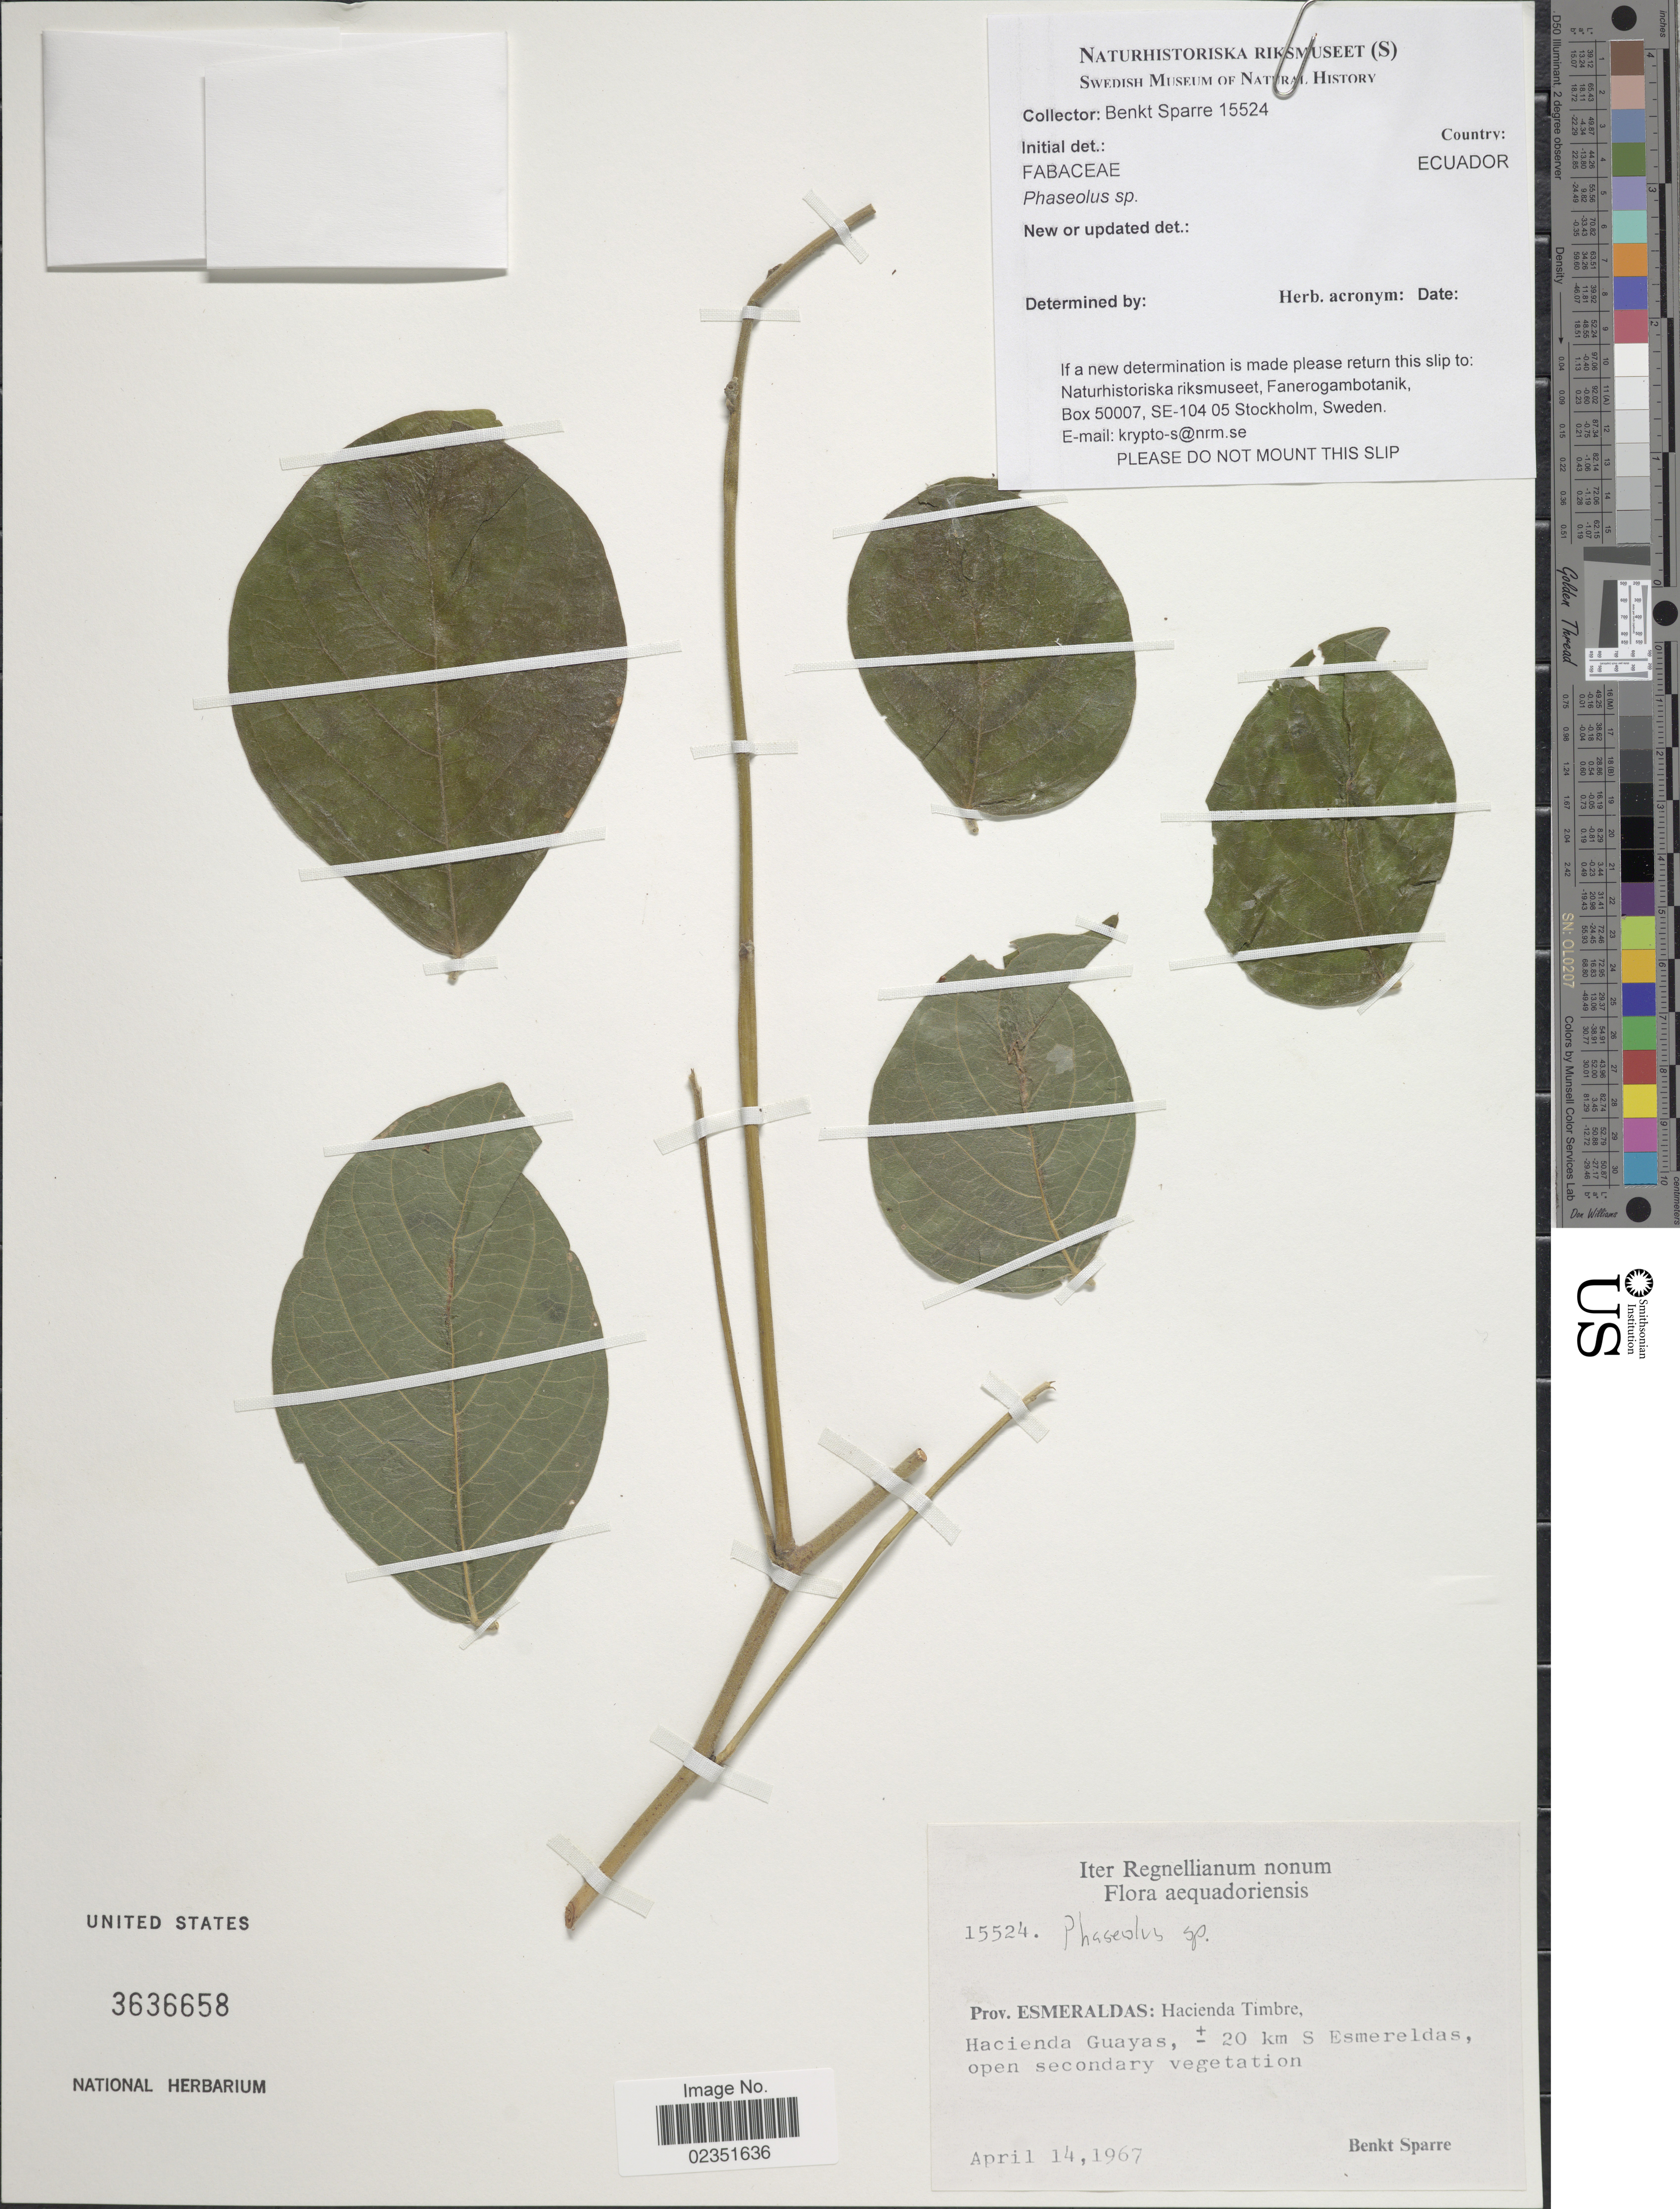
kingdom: Plantae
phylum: Tracheophyta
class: Magnoliopsida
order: Fabales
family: Fabaceae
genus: Phaseolus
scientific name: Phaseolus sp.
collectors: B. Sparre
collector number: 15524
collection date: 1967-04-14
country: Ecuador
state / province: Esmeraldas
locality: Hacienda Timbre, Hacienda Guayas, ± 20 km S Esmeraldas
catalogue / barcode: US 3636658